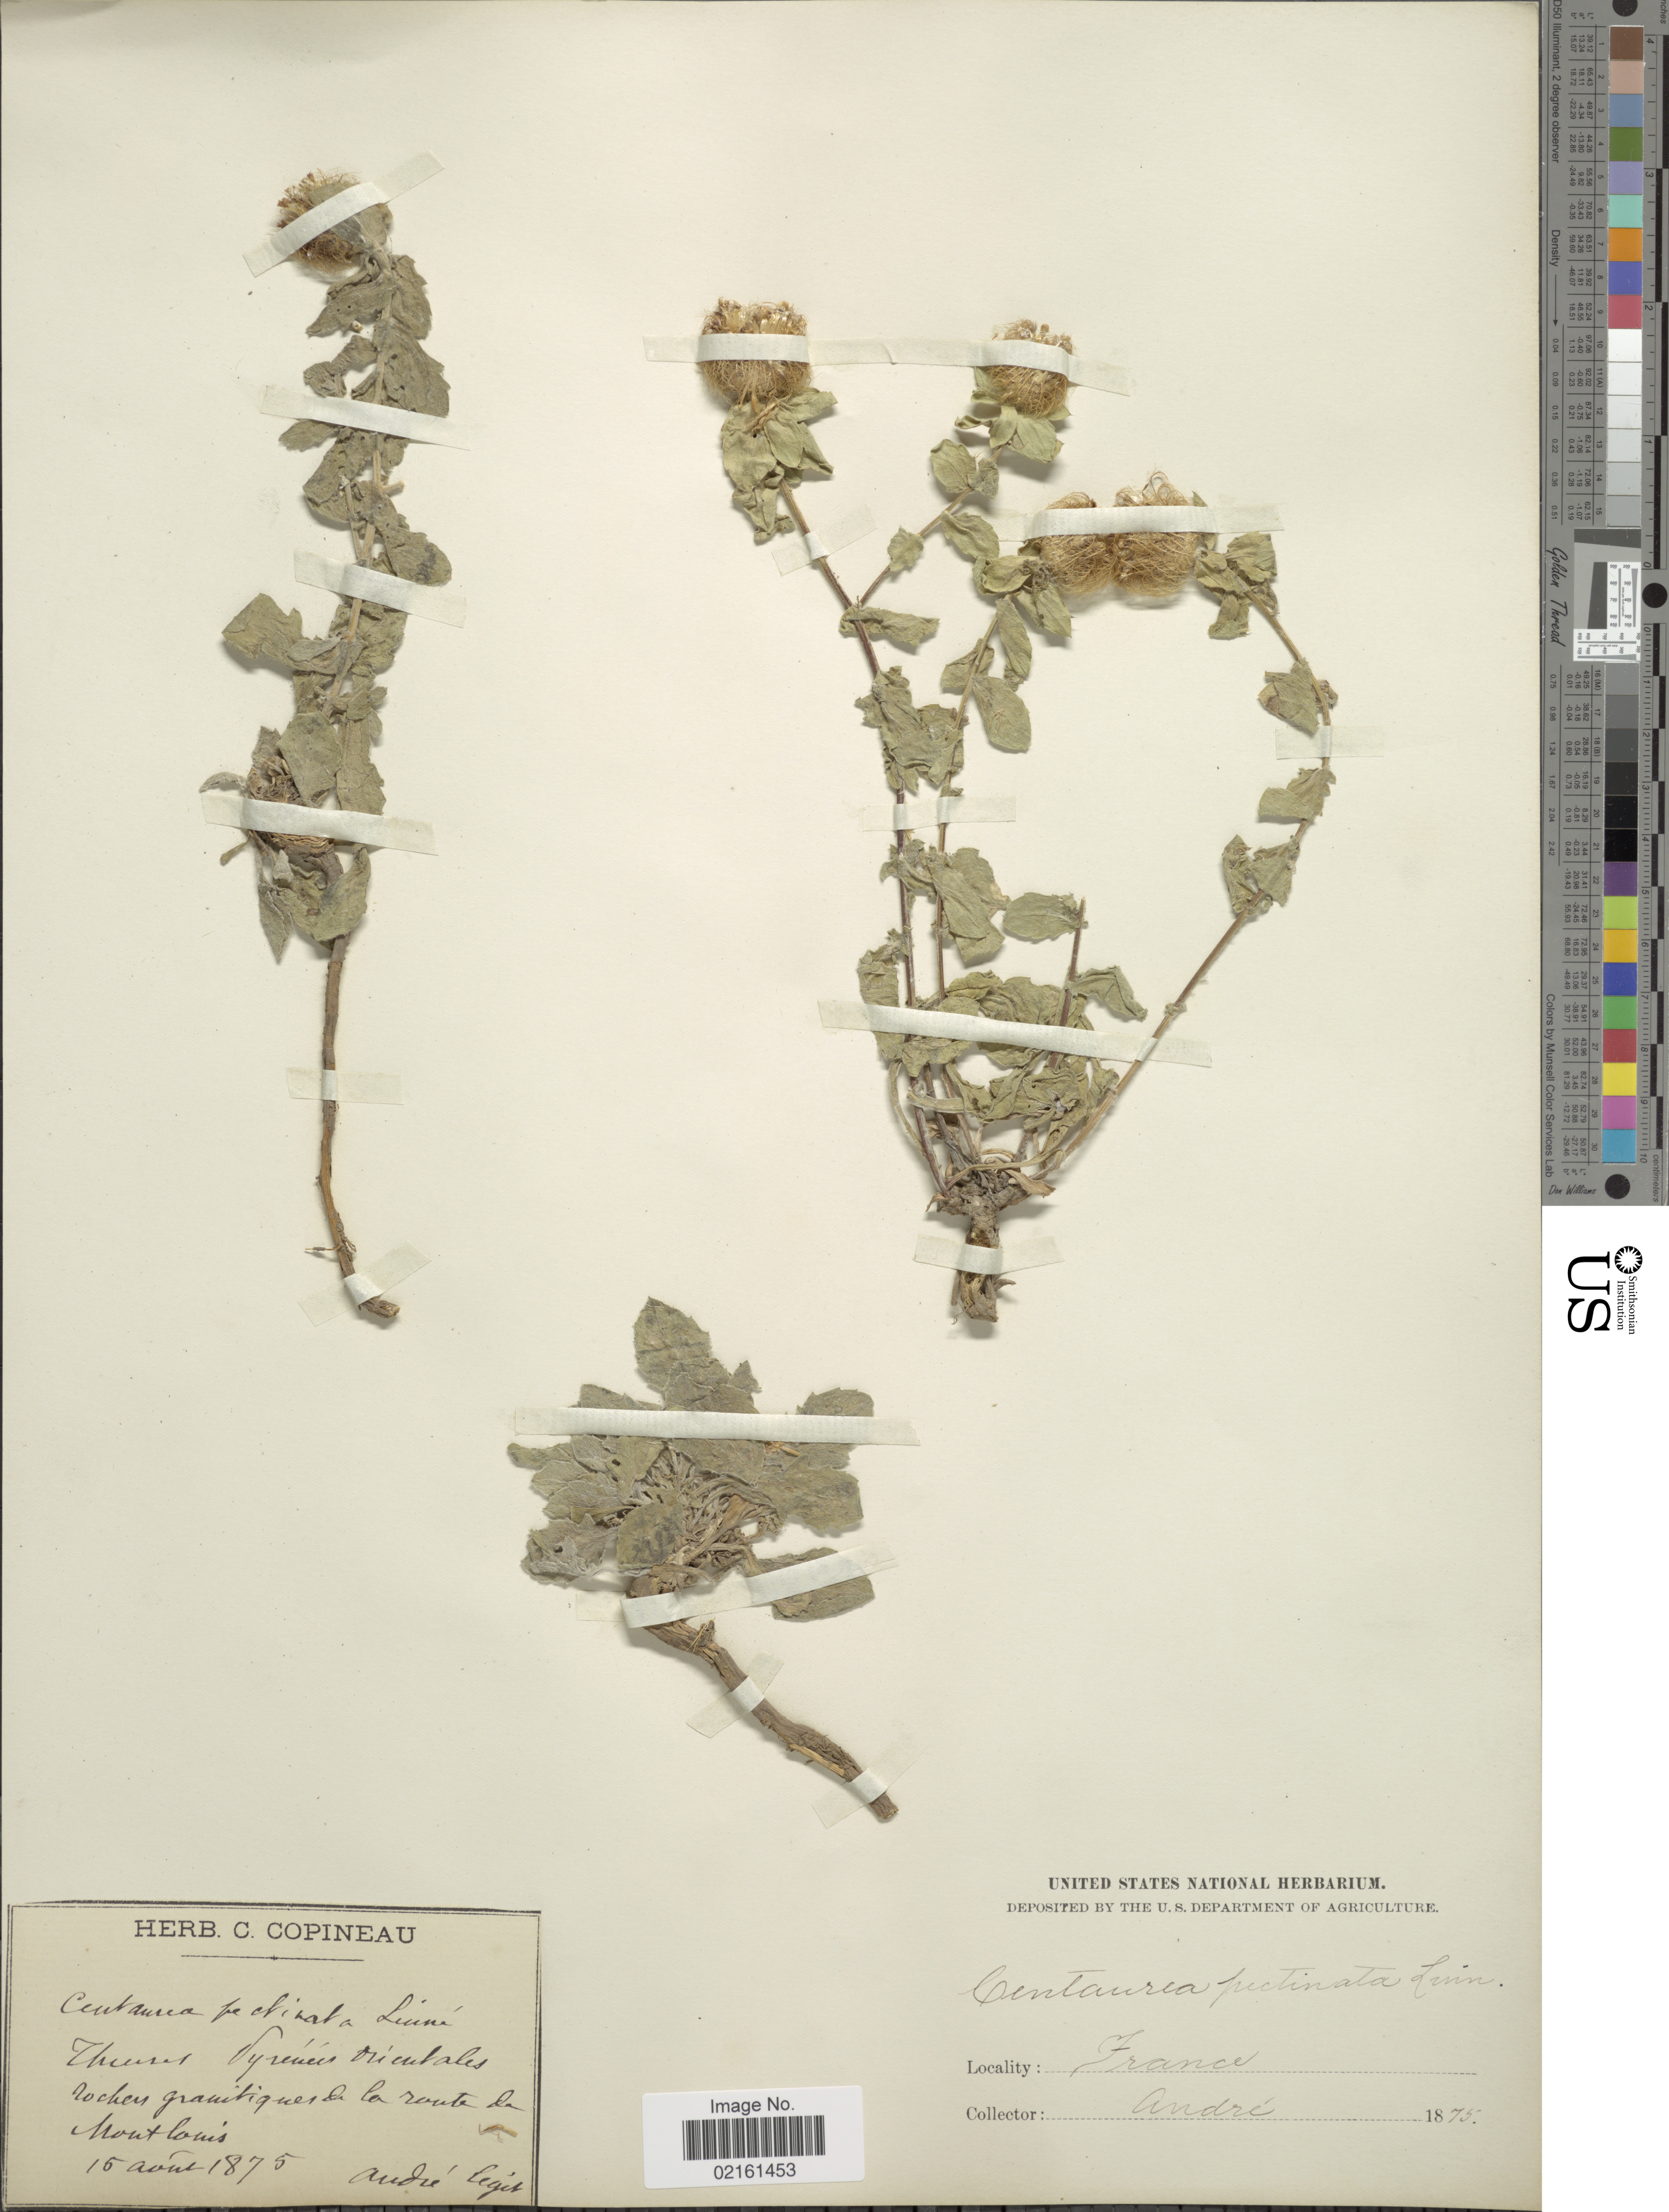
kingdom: Plantae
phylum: Tracheophyta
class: Magnoliopsida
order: Asterales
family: Asteraceae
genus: Centaurea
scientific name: Centaurea pectinata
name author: L.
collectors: André, --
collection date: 1875-08-15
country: France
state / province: Occitanie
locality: Themes, Pyrenees Orientales, route da Mount Louis